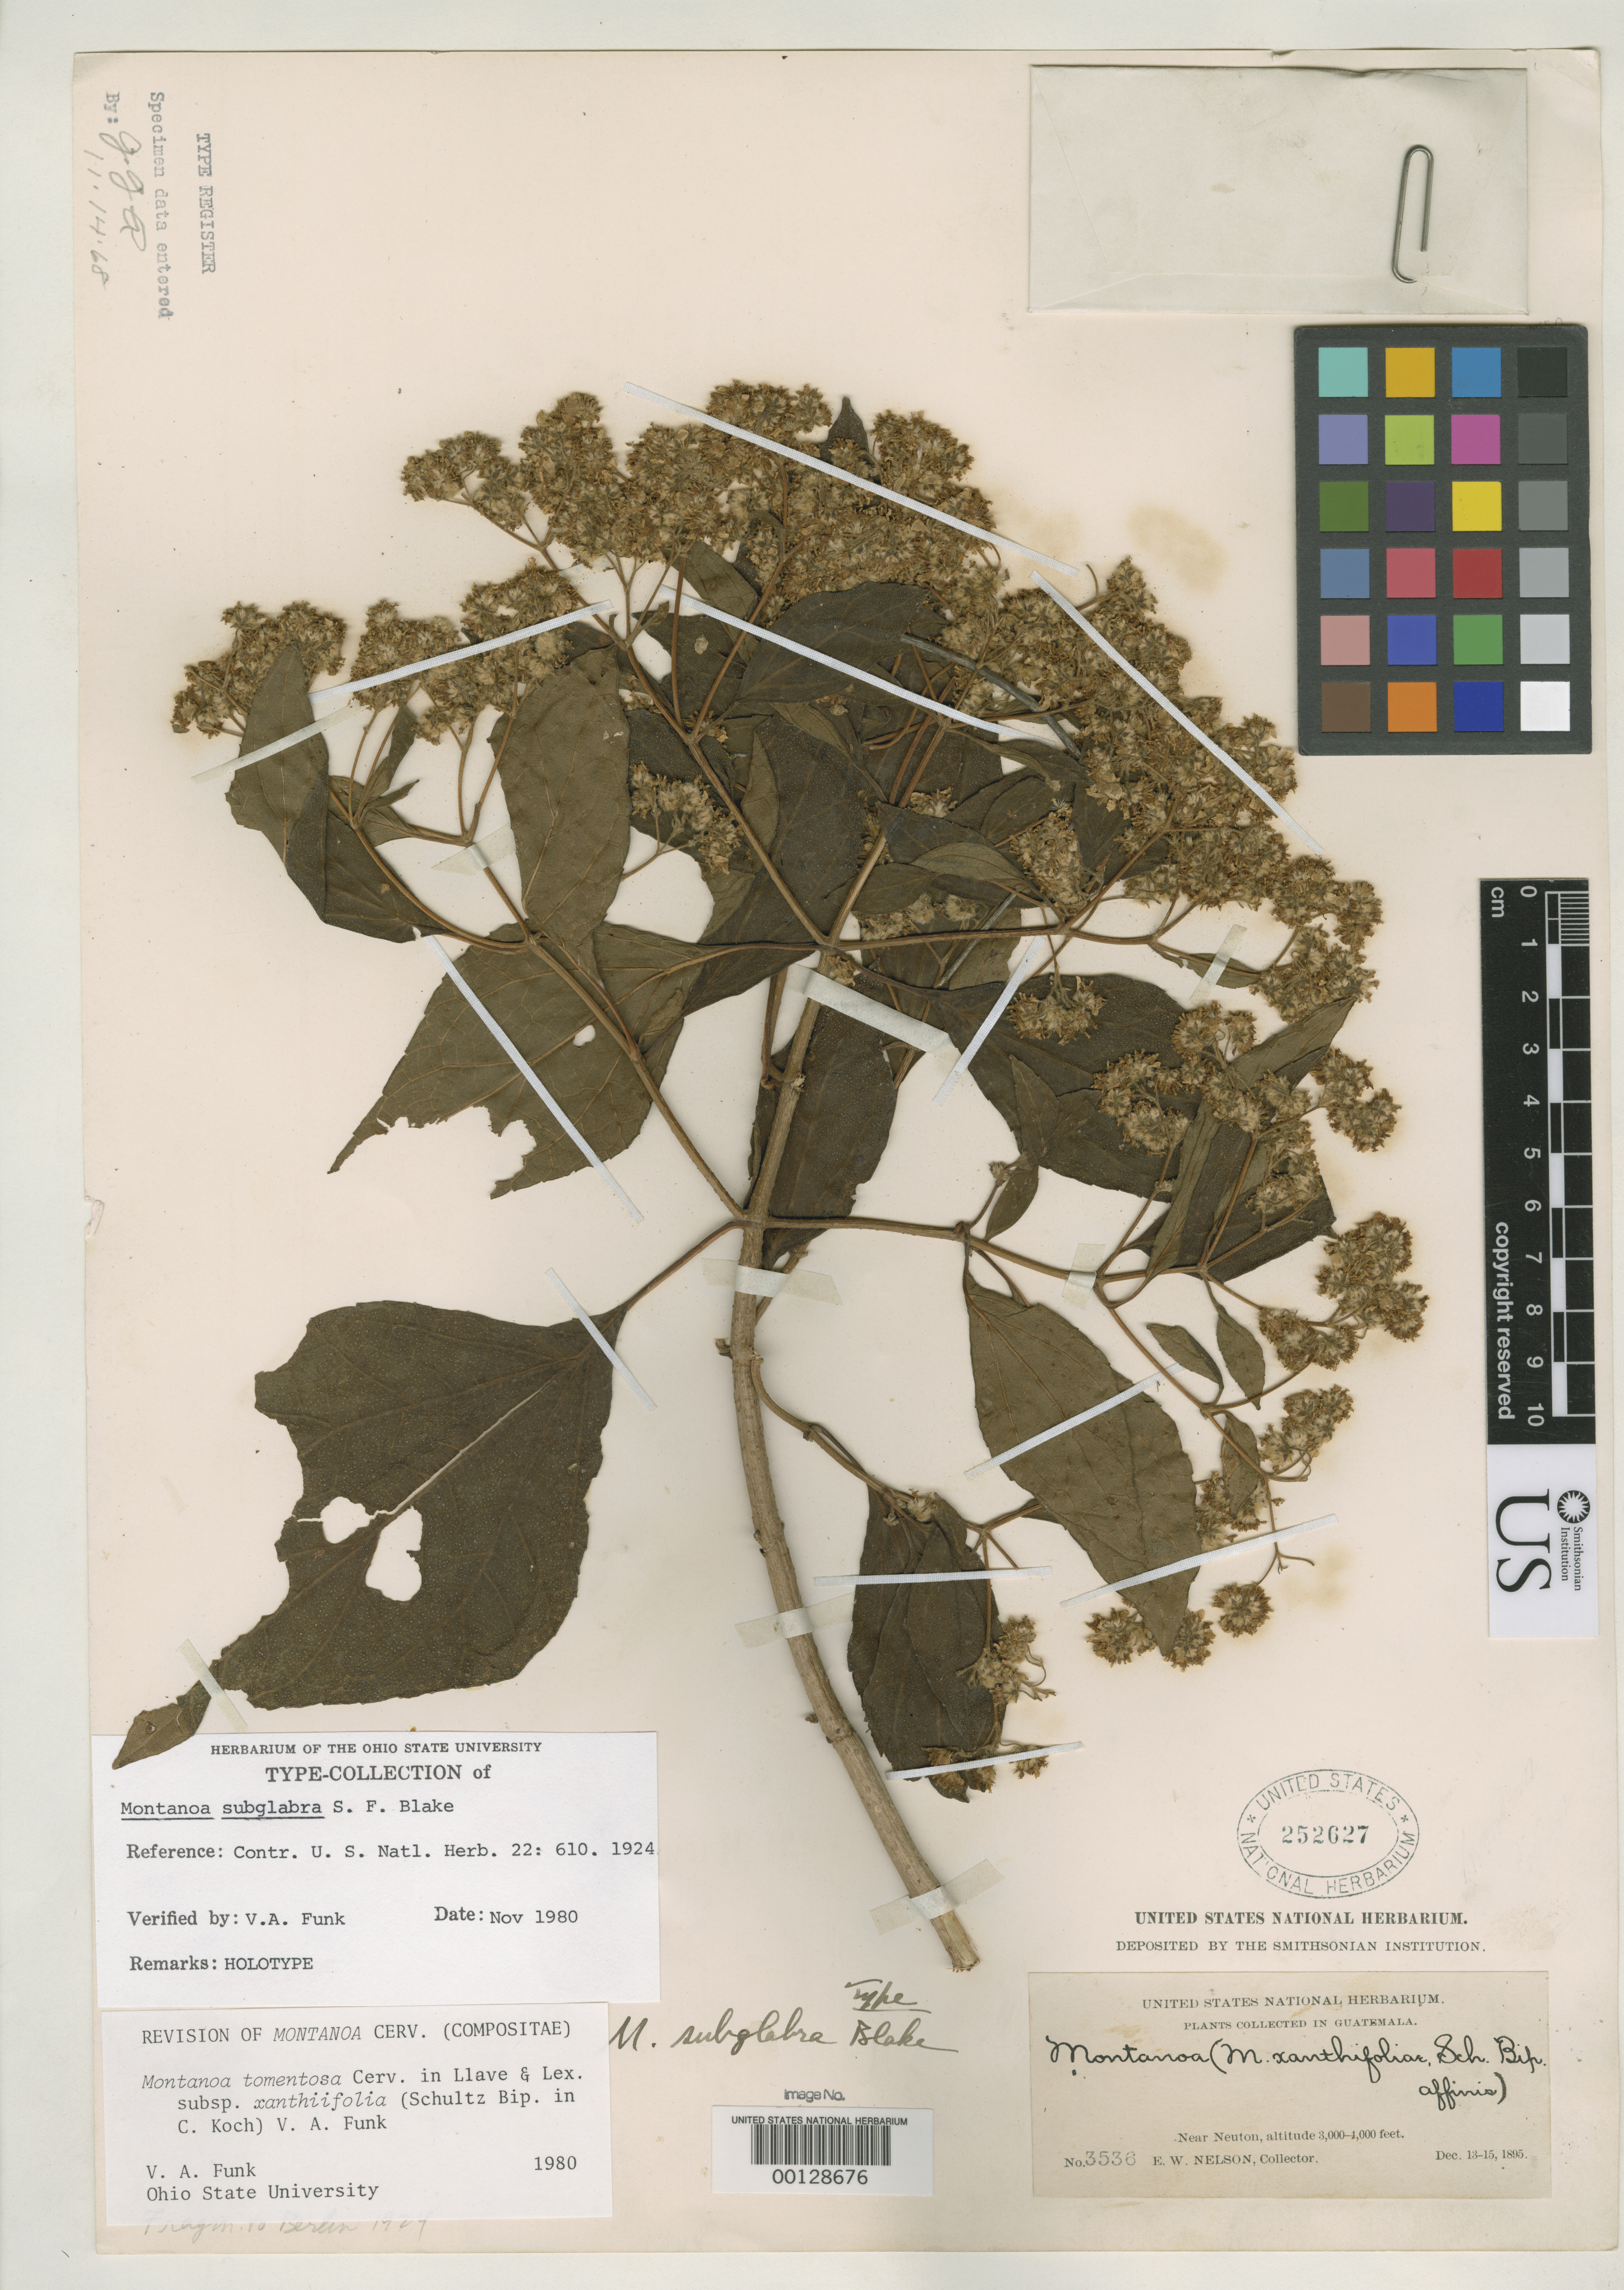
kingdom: Plantae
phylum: Tracheophyta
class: Magnoliopsida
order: Asterales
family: Asteraceae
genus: Montanoa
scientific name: Montanoa subglabra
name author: S.F. Blake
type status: Holotype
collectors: E. W. Nelson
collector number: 3536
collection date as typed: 13 Dec 1895 to 15 Dec 1895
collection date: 1895-12-13/1895-12-15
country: Guatemala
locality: Near Neuton.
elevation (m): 915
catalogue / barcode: US 252627